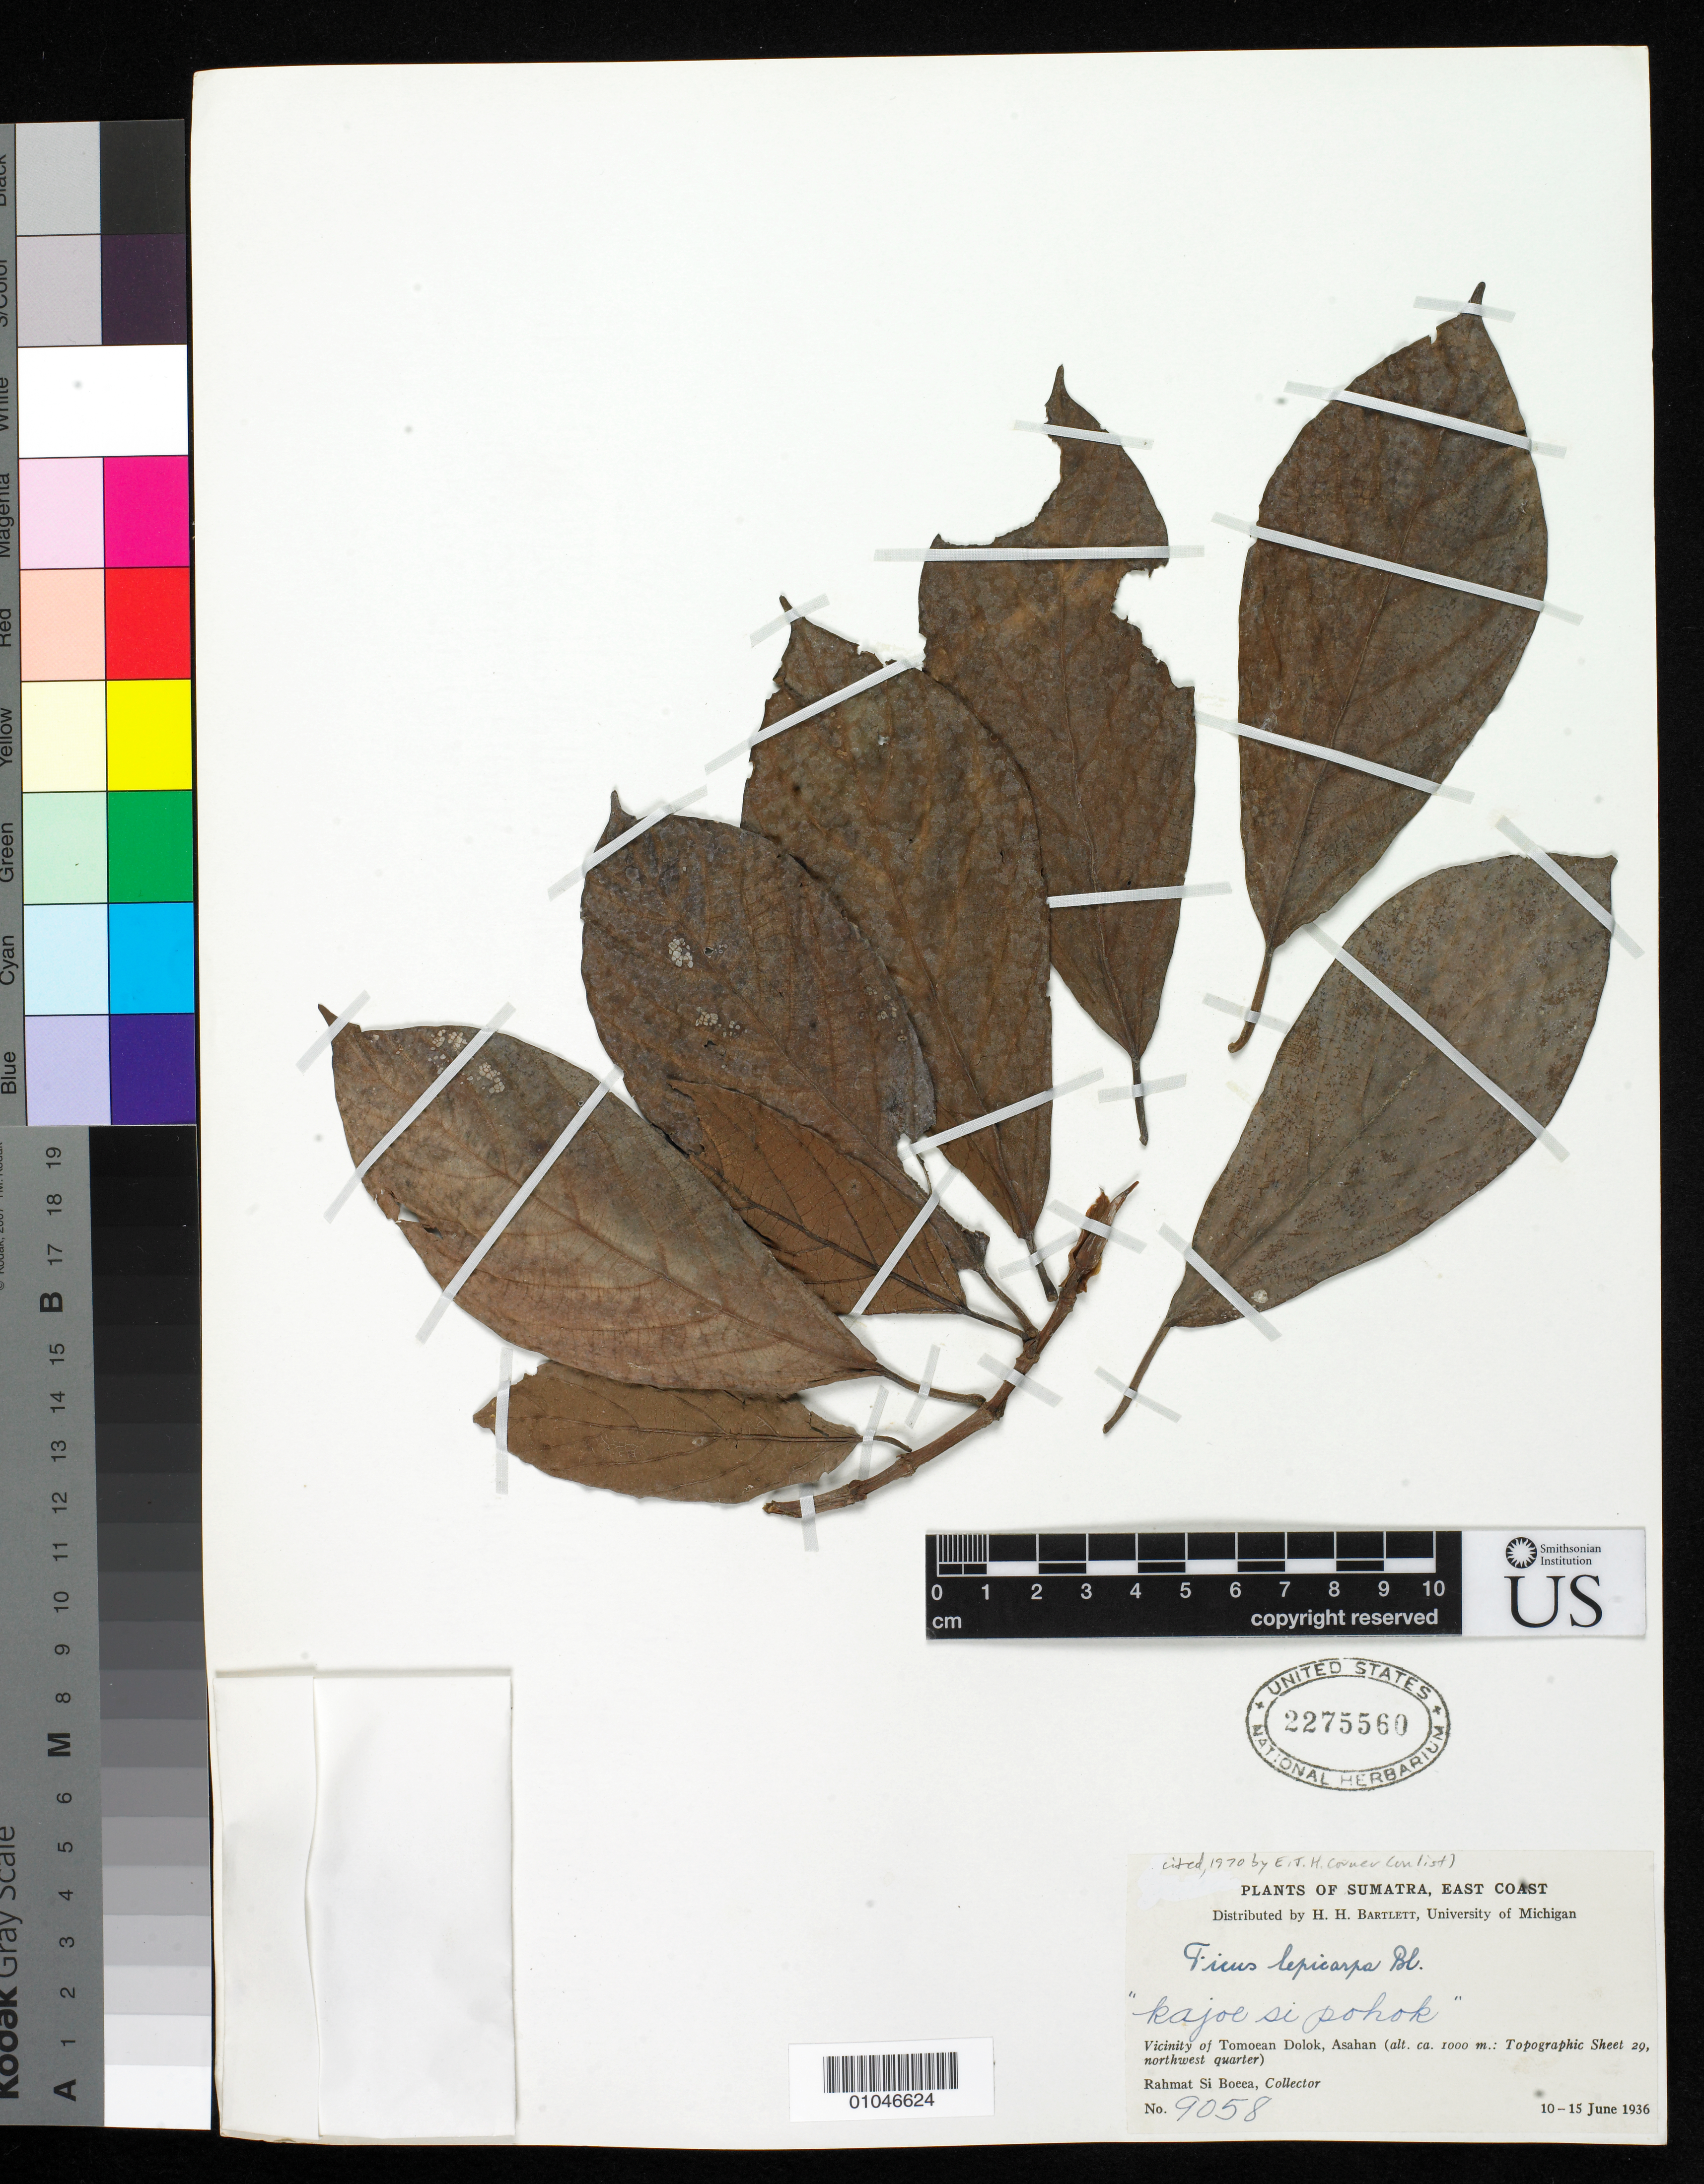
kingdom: Plantae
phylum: Tracheophyta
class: Magnoliopsida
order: Rosales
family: Moraceae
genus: Ficus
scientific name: Ficus lepicarpa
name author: Blume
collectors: Rahmat Si Boeea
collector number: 9058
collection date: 1936-06-10/1936-06-15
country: Indonesia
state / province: Sumatra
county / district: Sumatera Utara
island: Sumatra I.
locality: (East Coast) Vicinity of Tomoean Dolok, Asahan, Sumatra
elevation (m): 1000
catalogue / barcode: US 2275560